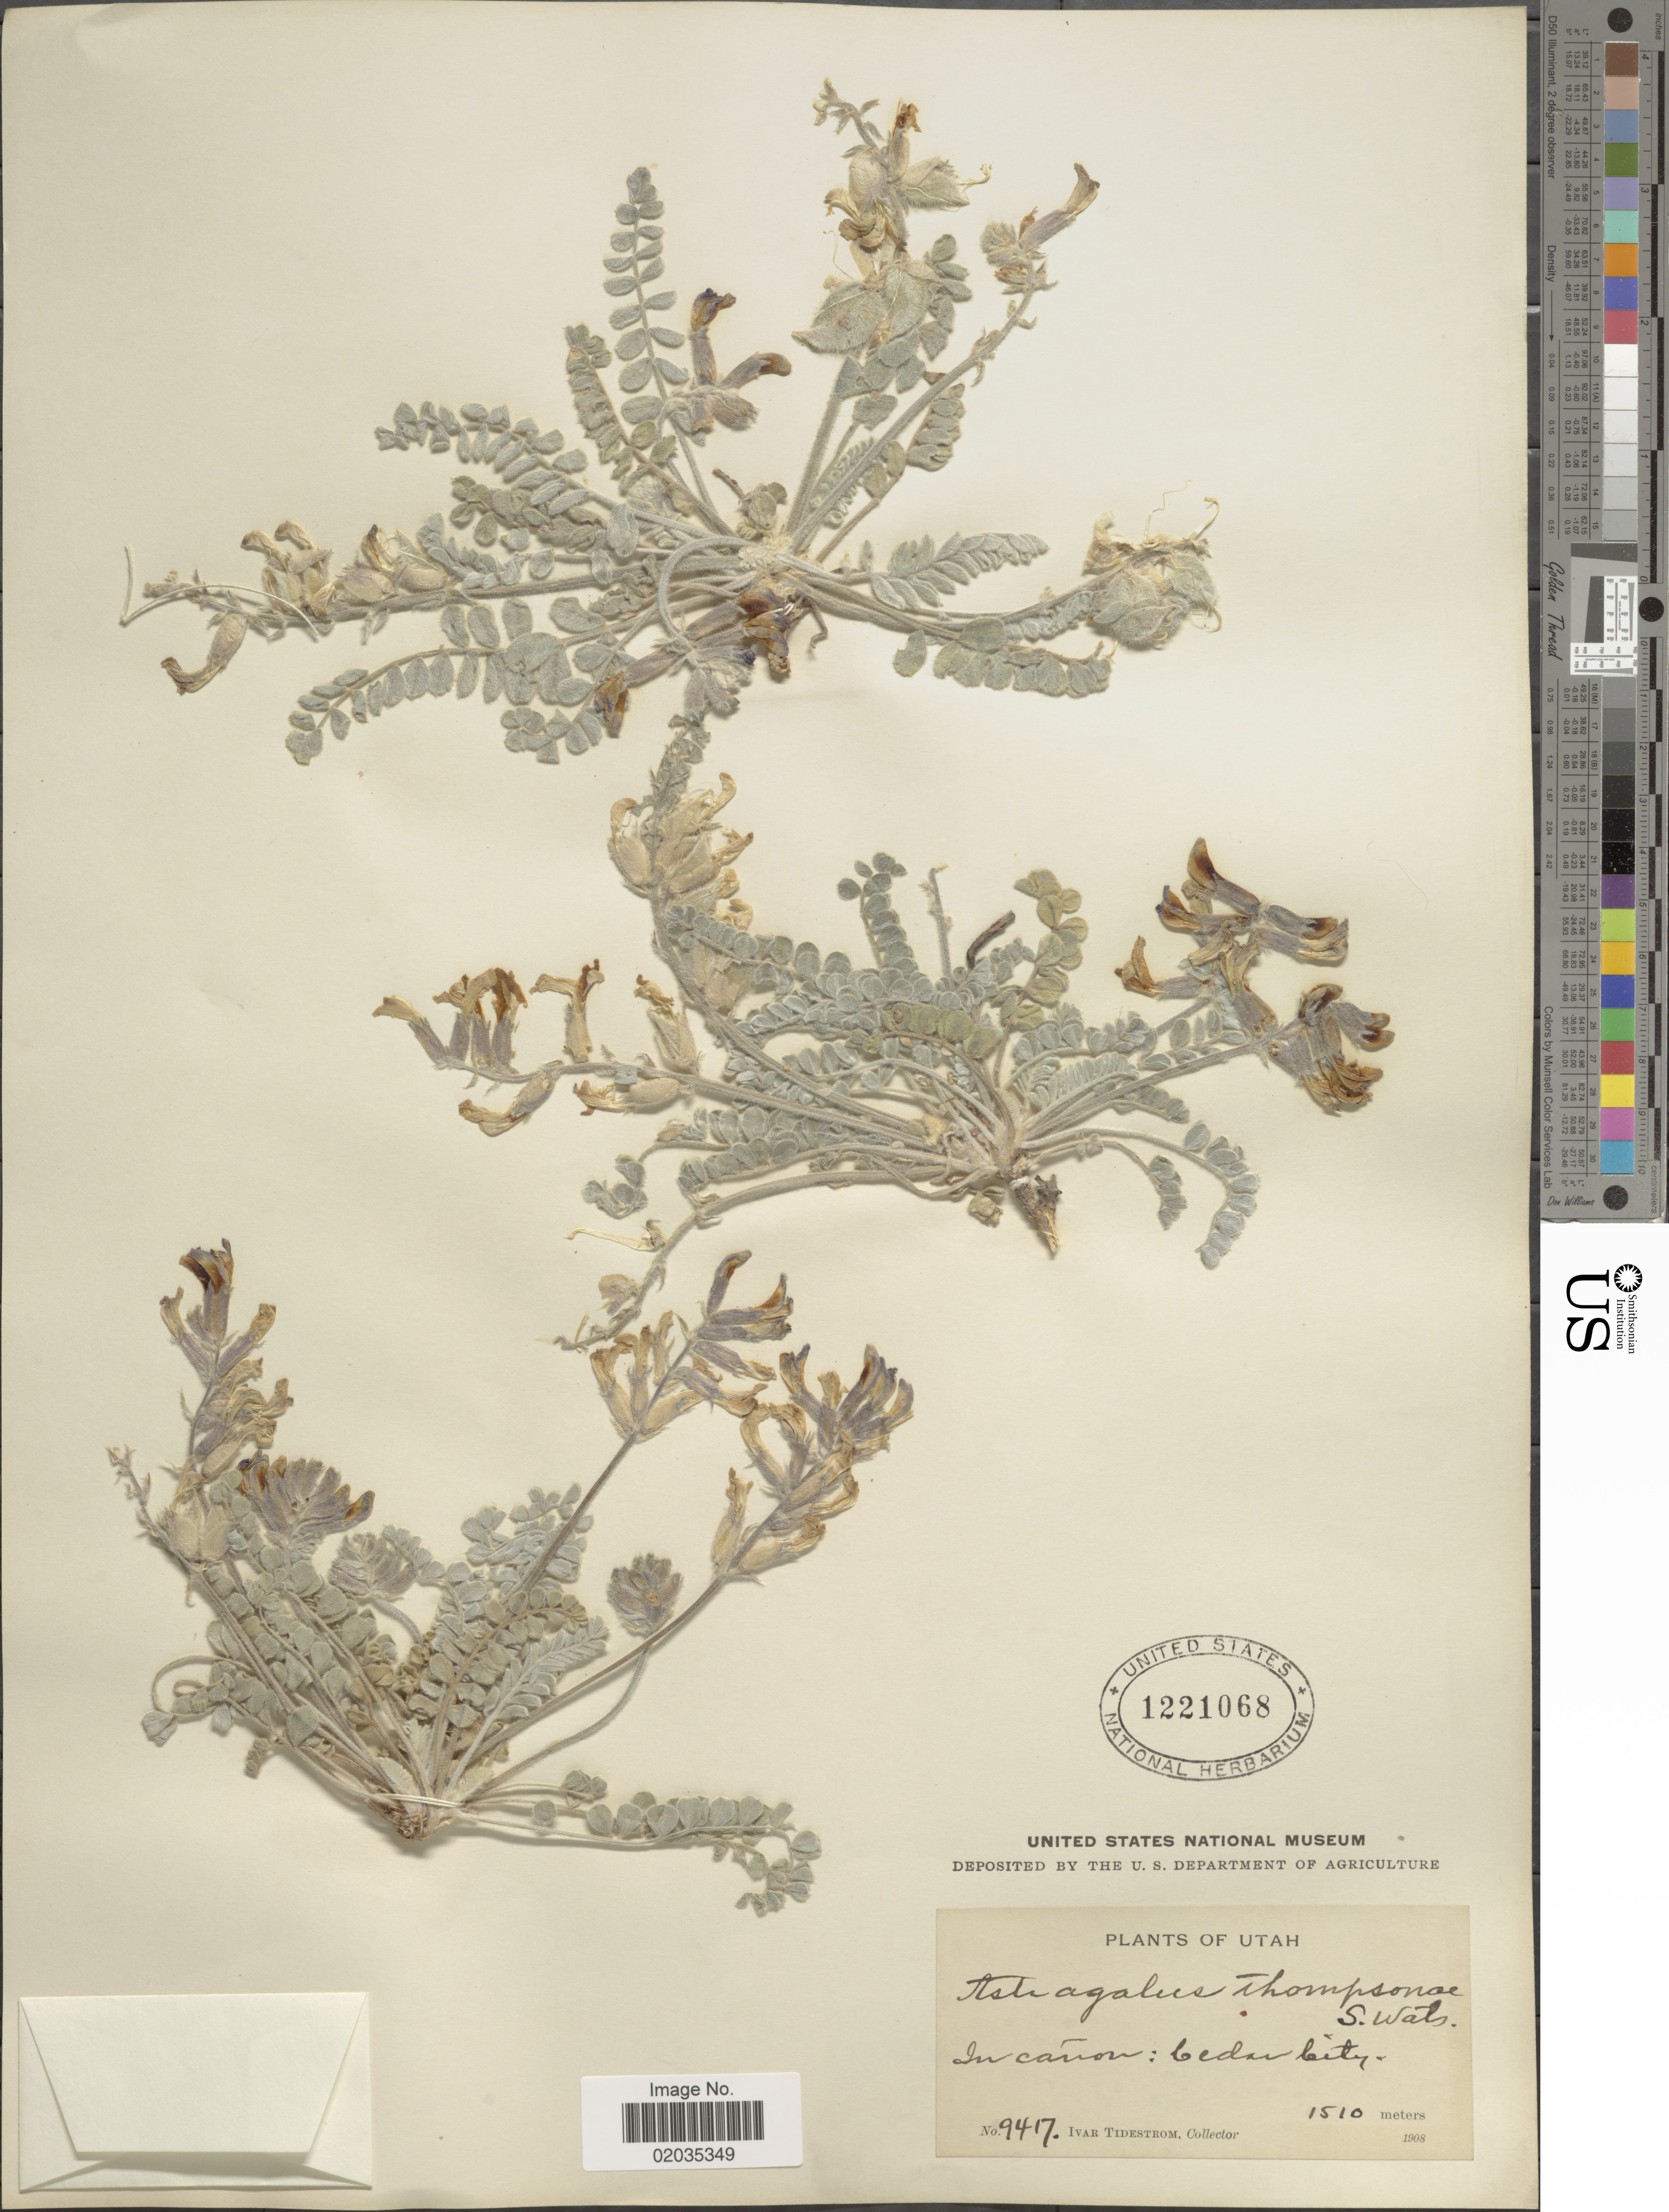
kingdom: Plantae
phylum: Tracheophyta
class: Magnoliopsida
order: Fabales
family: Fabaceae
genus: Astragalus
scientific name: Astragalus thompsonae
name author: S. Watson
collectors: I. F. Tidestrom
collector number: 9417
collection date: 1908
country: United States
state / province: Utah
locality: In cañon: Cedar City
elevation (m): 1510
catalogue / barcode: US 1221068